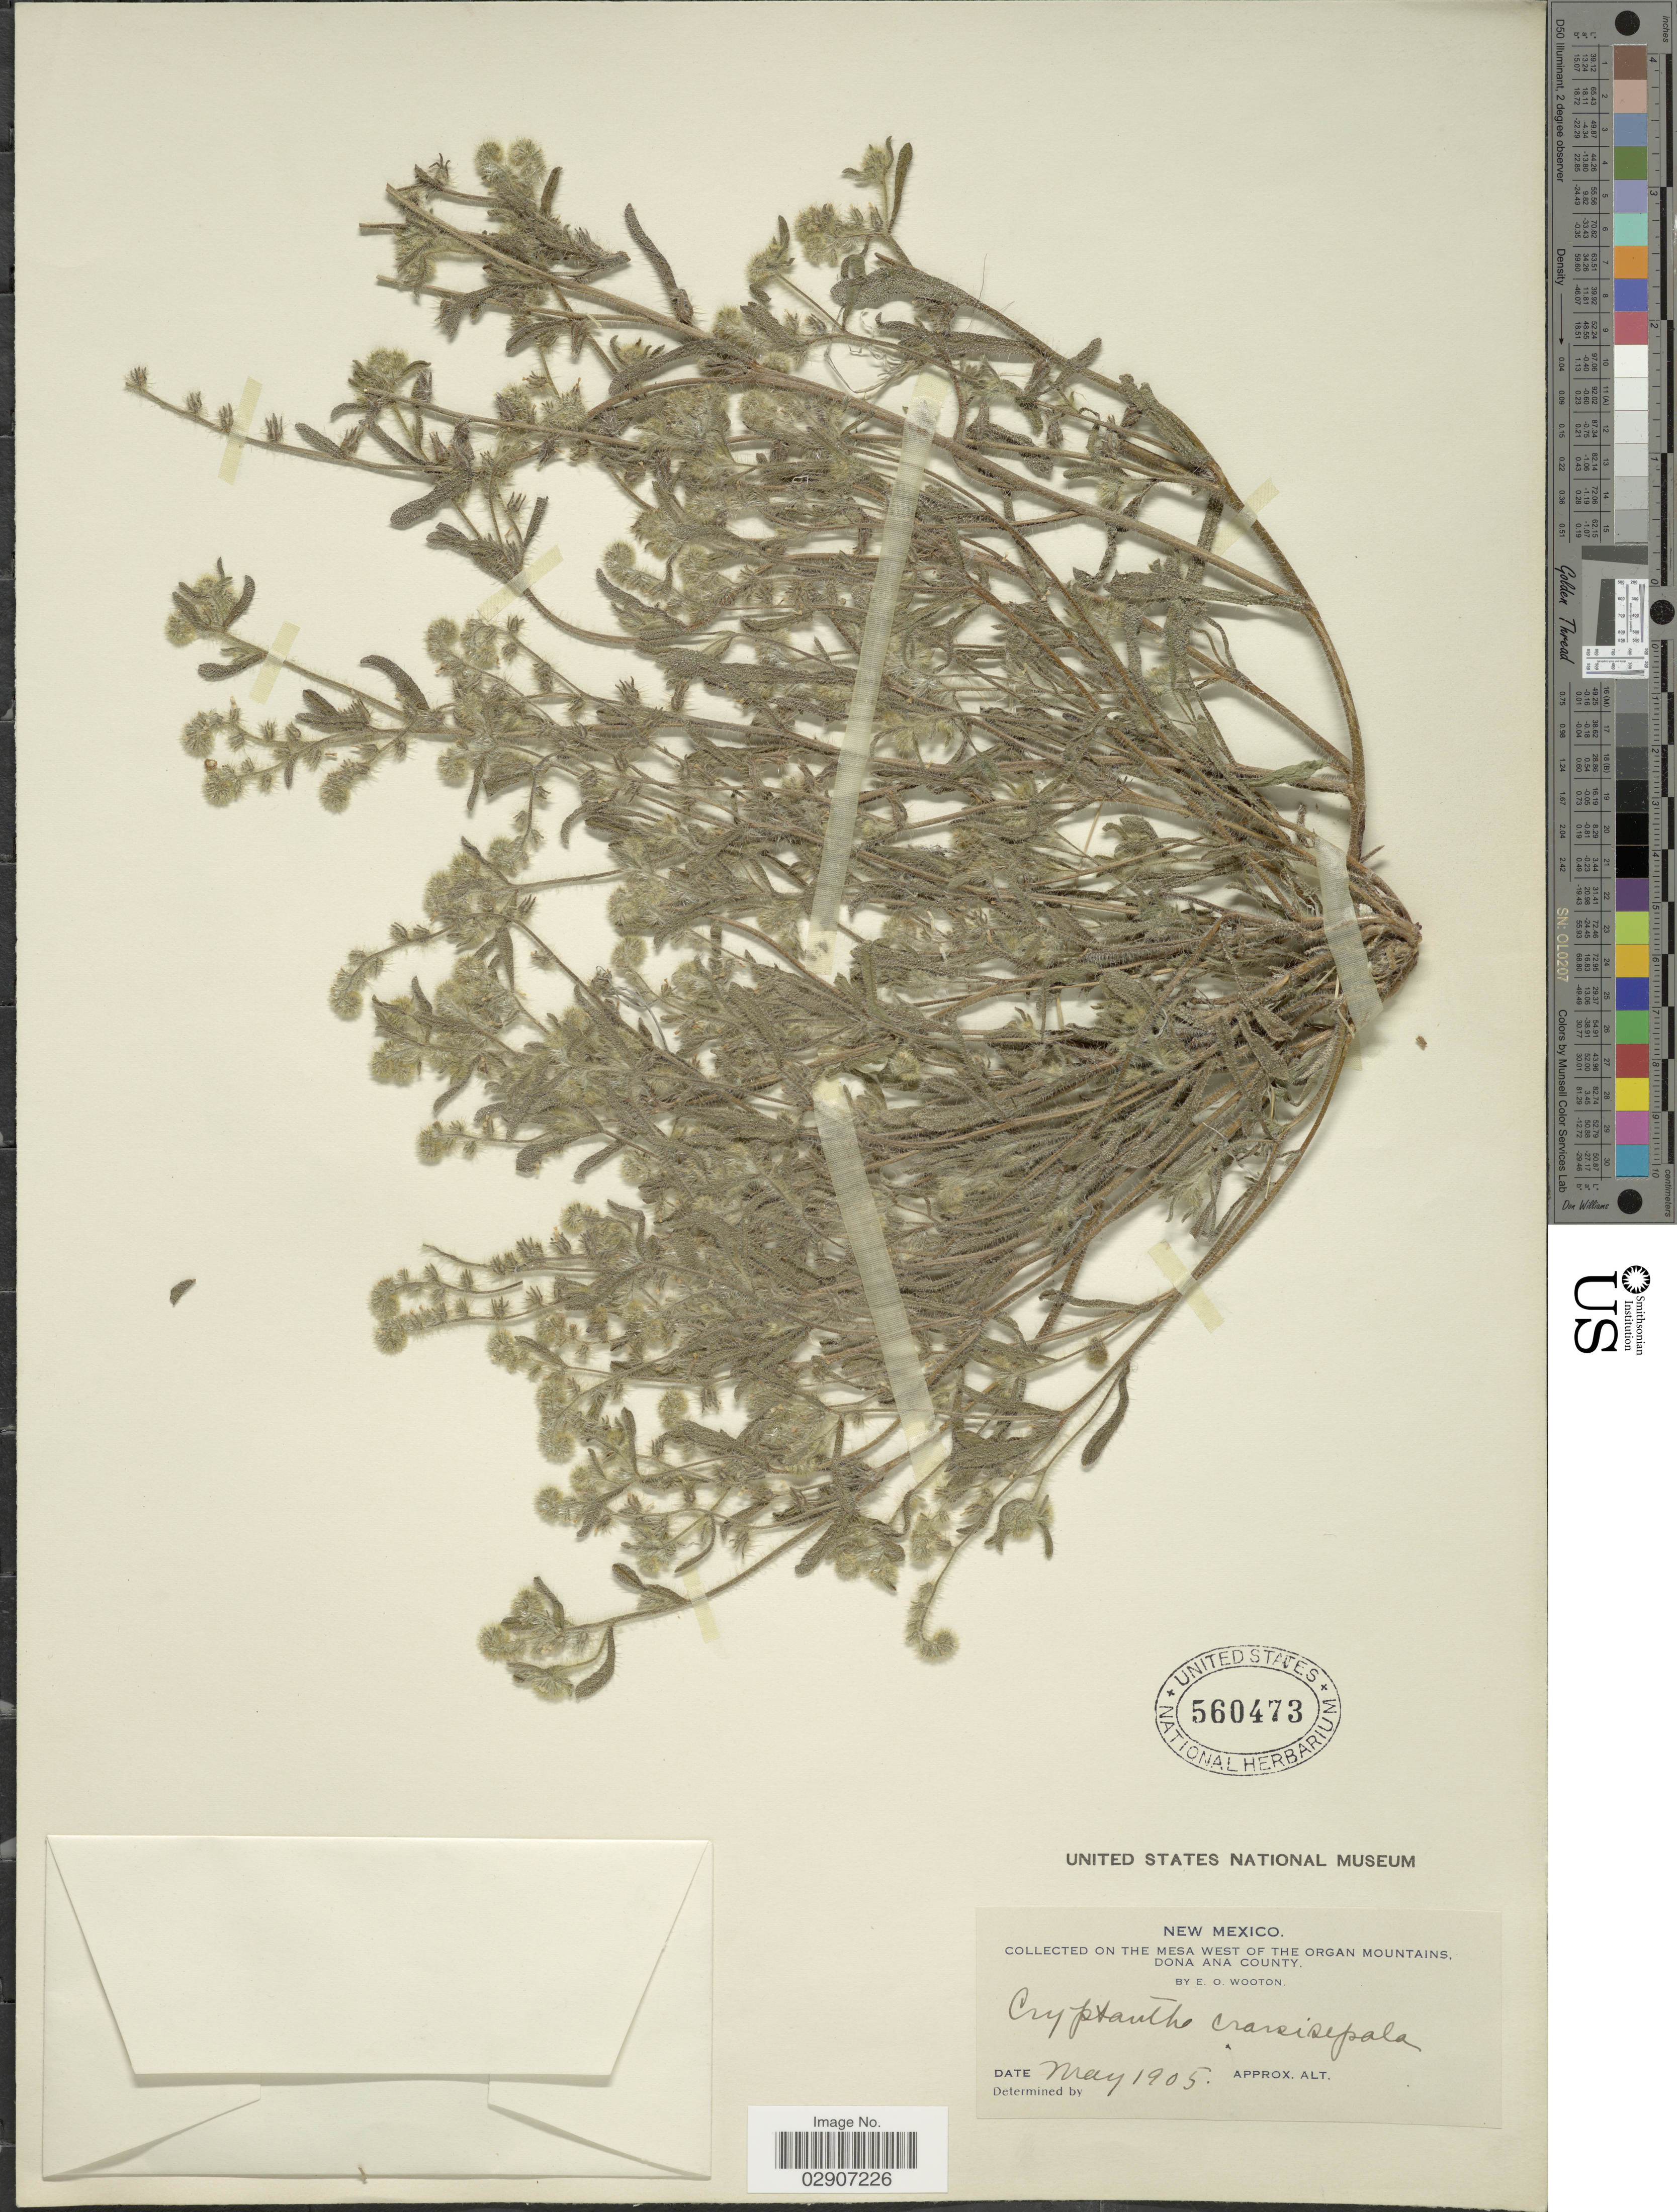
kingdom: Plantae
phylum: Tracheophyta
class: Magnoliopsida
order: Boraginales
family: Boraginaceae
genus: Cryptantha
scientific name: Cryptantha crassisepala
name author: (Torr. & A. Gray) Greene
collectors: E. O. Wooton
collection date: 1905-05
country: United States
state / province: New Mexico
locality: On the Mesa West of the Organ Mountains, Dona Ana County.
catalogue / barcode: US 560473